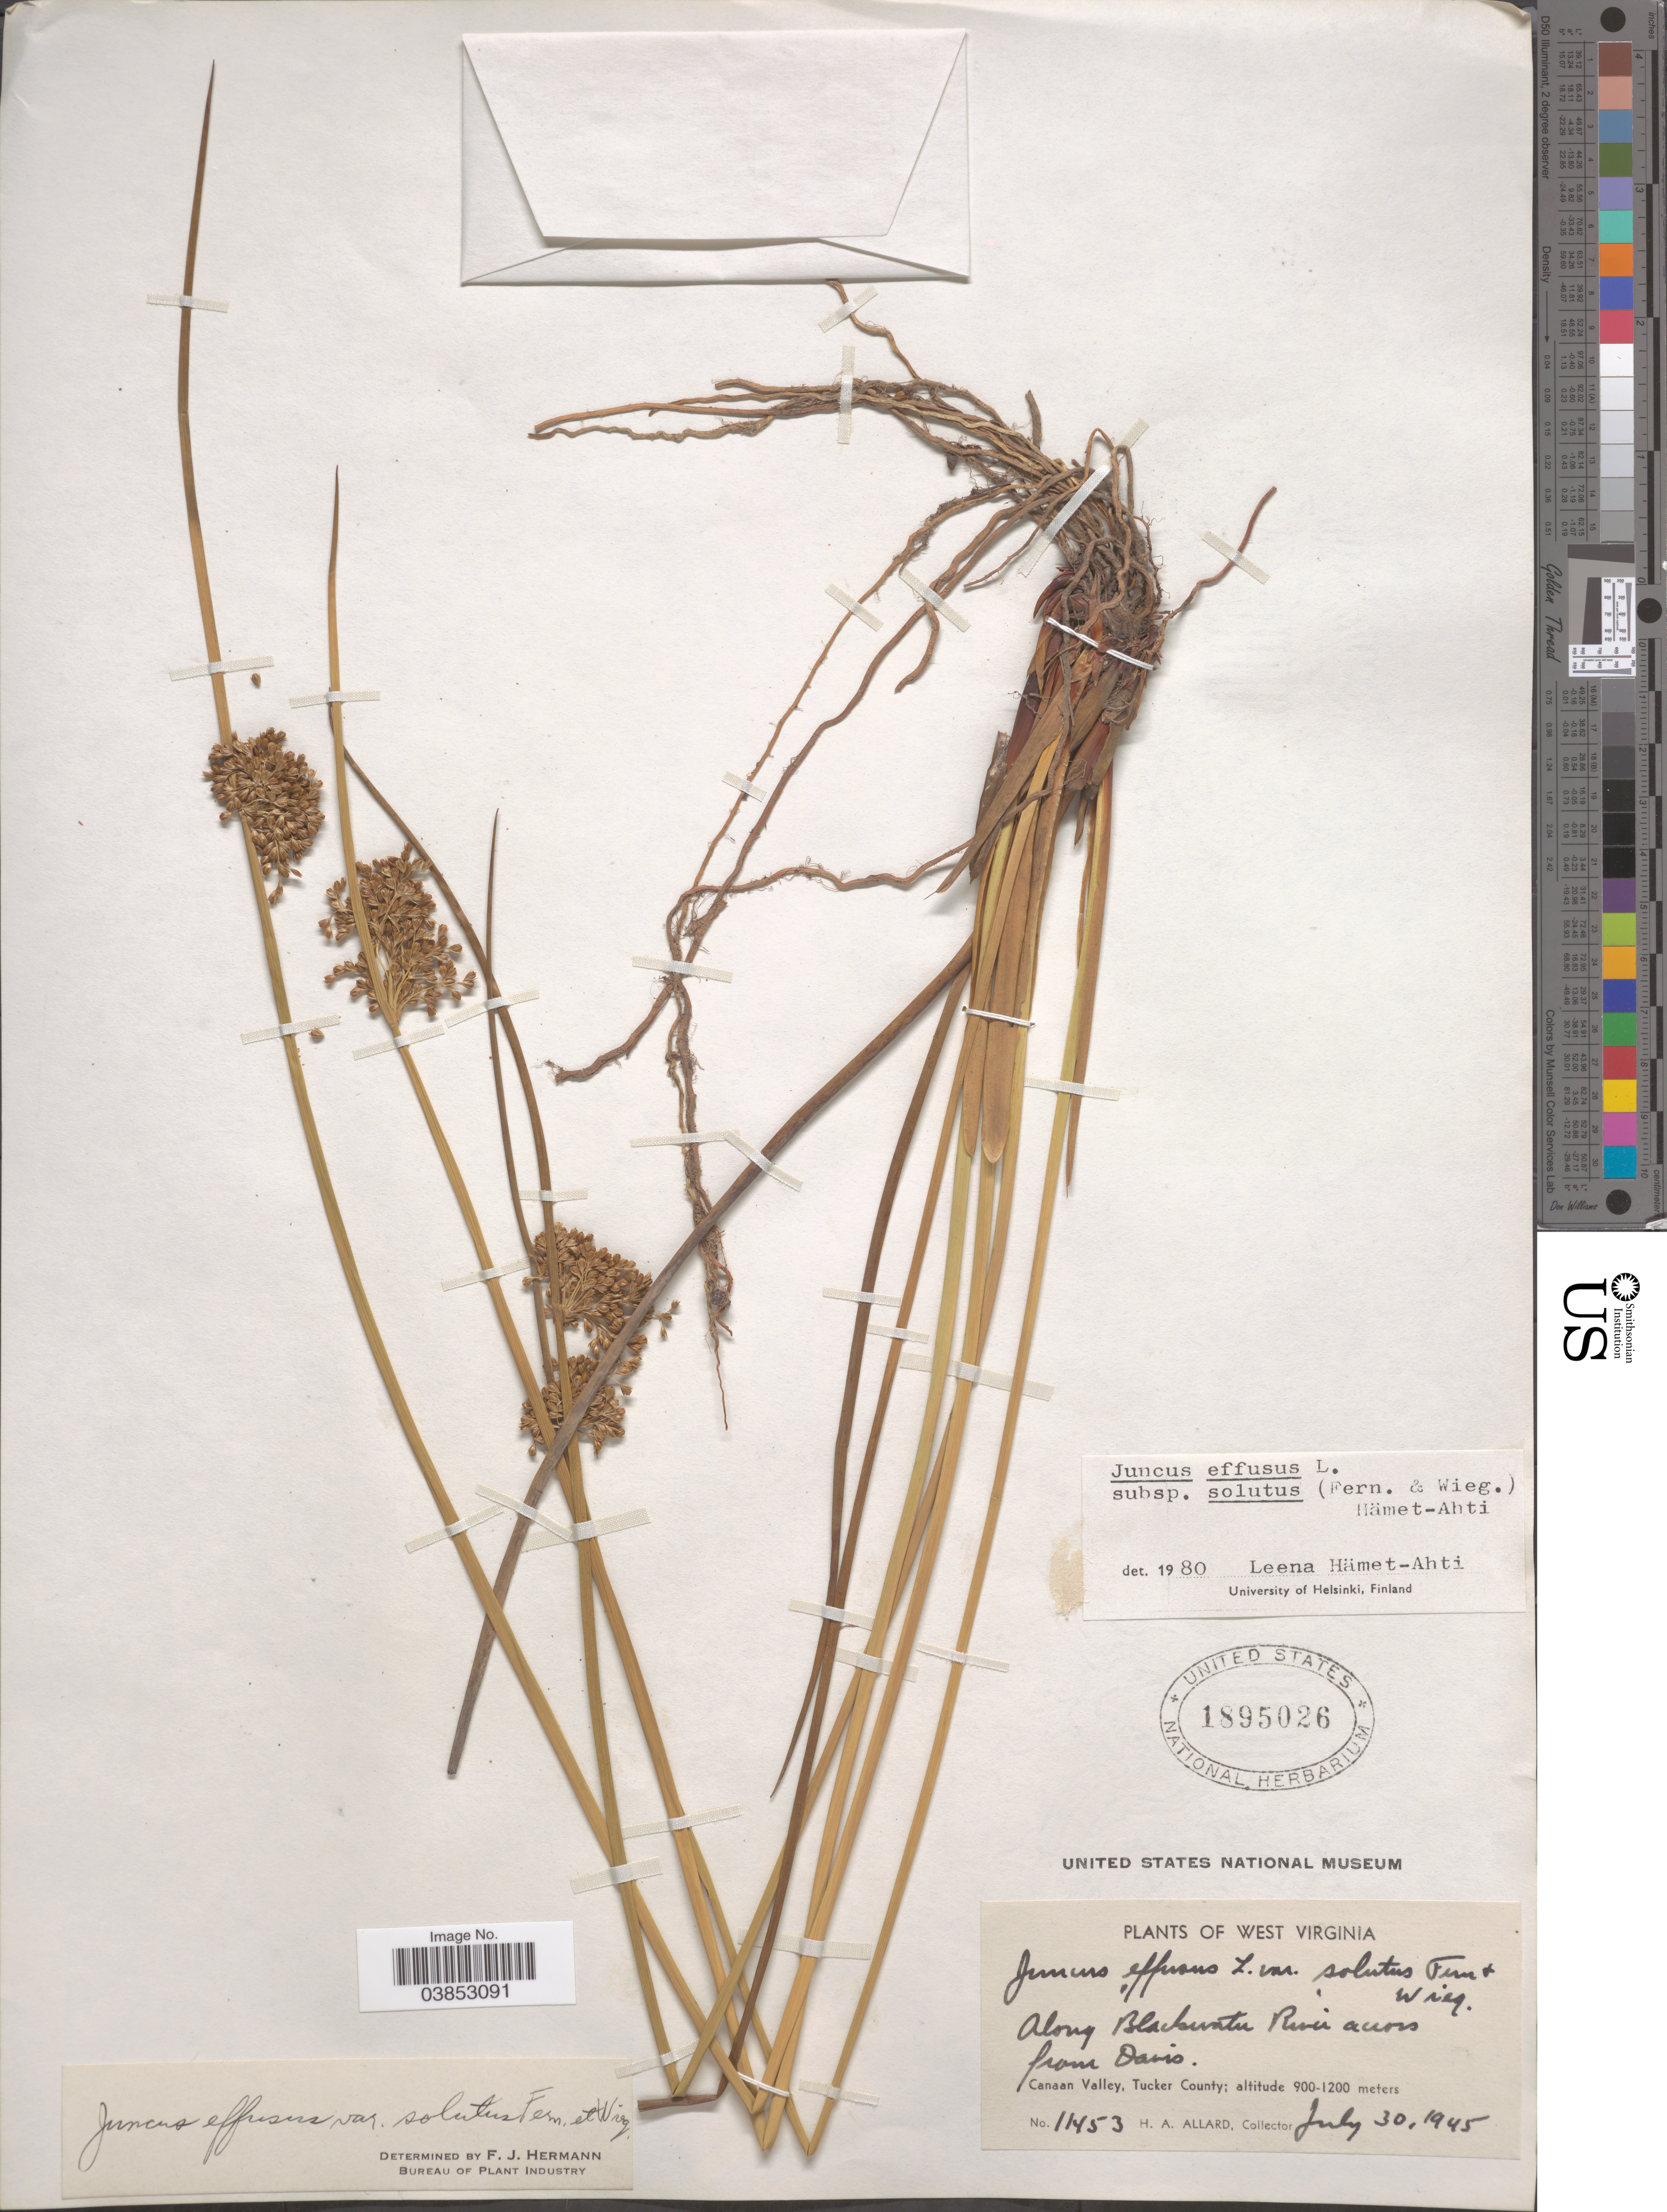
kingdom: Plantae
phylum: Tracheophyta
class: Liliopsida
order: Poales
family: Juncaceae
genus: Juncus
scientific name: Juncus effusus var. solutus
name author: Fernald & Wiegand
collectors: H. A. Allard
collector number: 11453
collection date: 1945-07-30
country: United States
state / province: West Virginia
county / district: Tucker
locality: Along Blackwater River across from Davis. Canaan Valley, Tucker County.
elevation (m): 900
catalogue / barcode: US 1895026